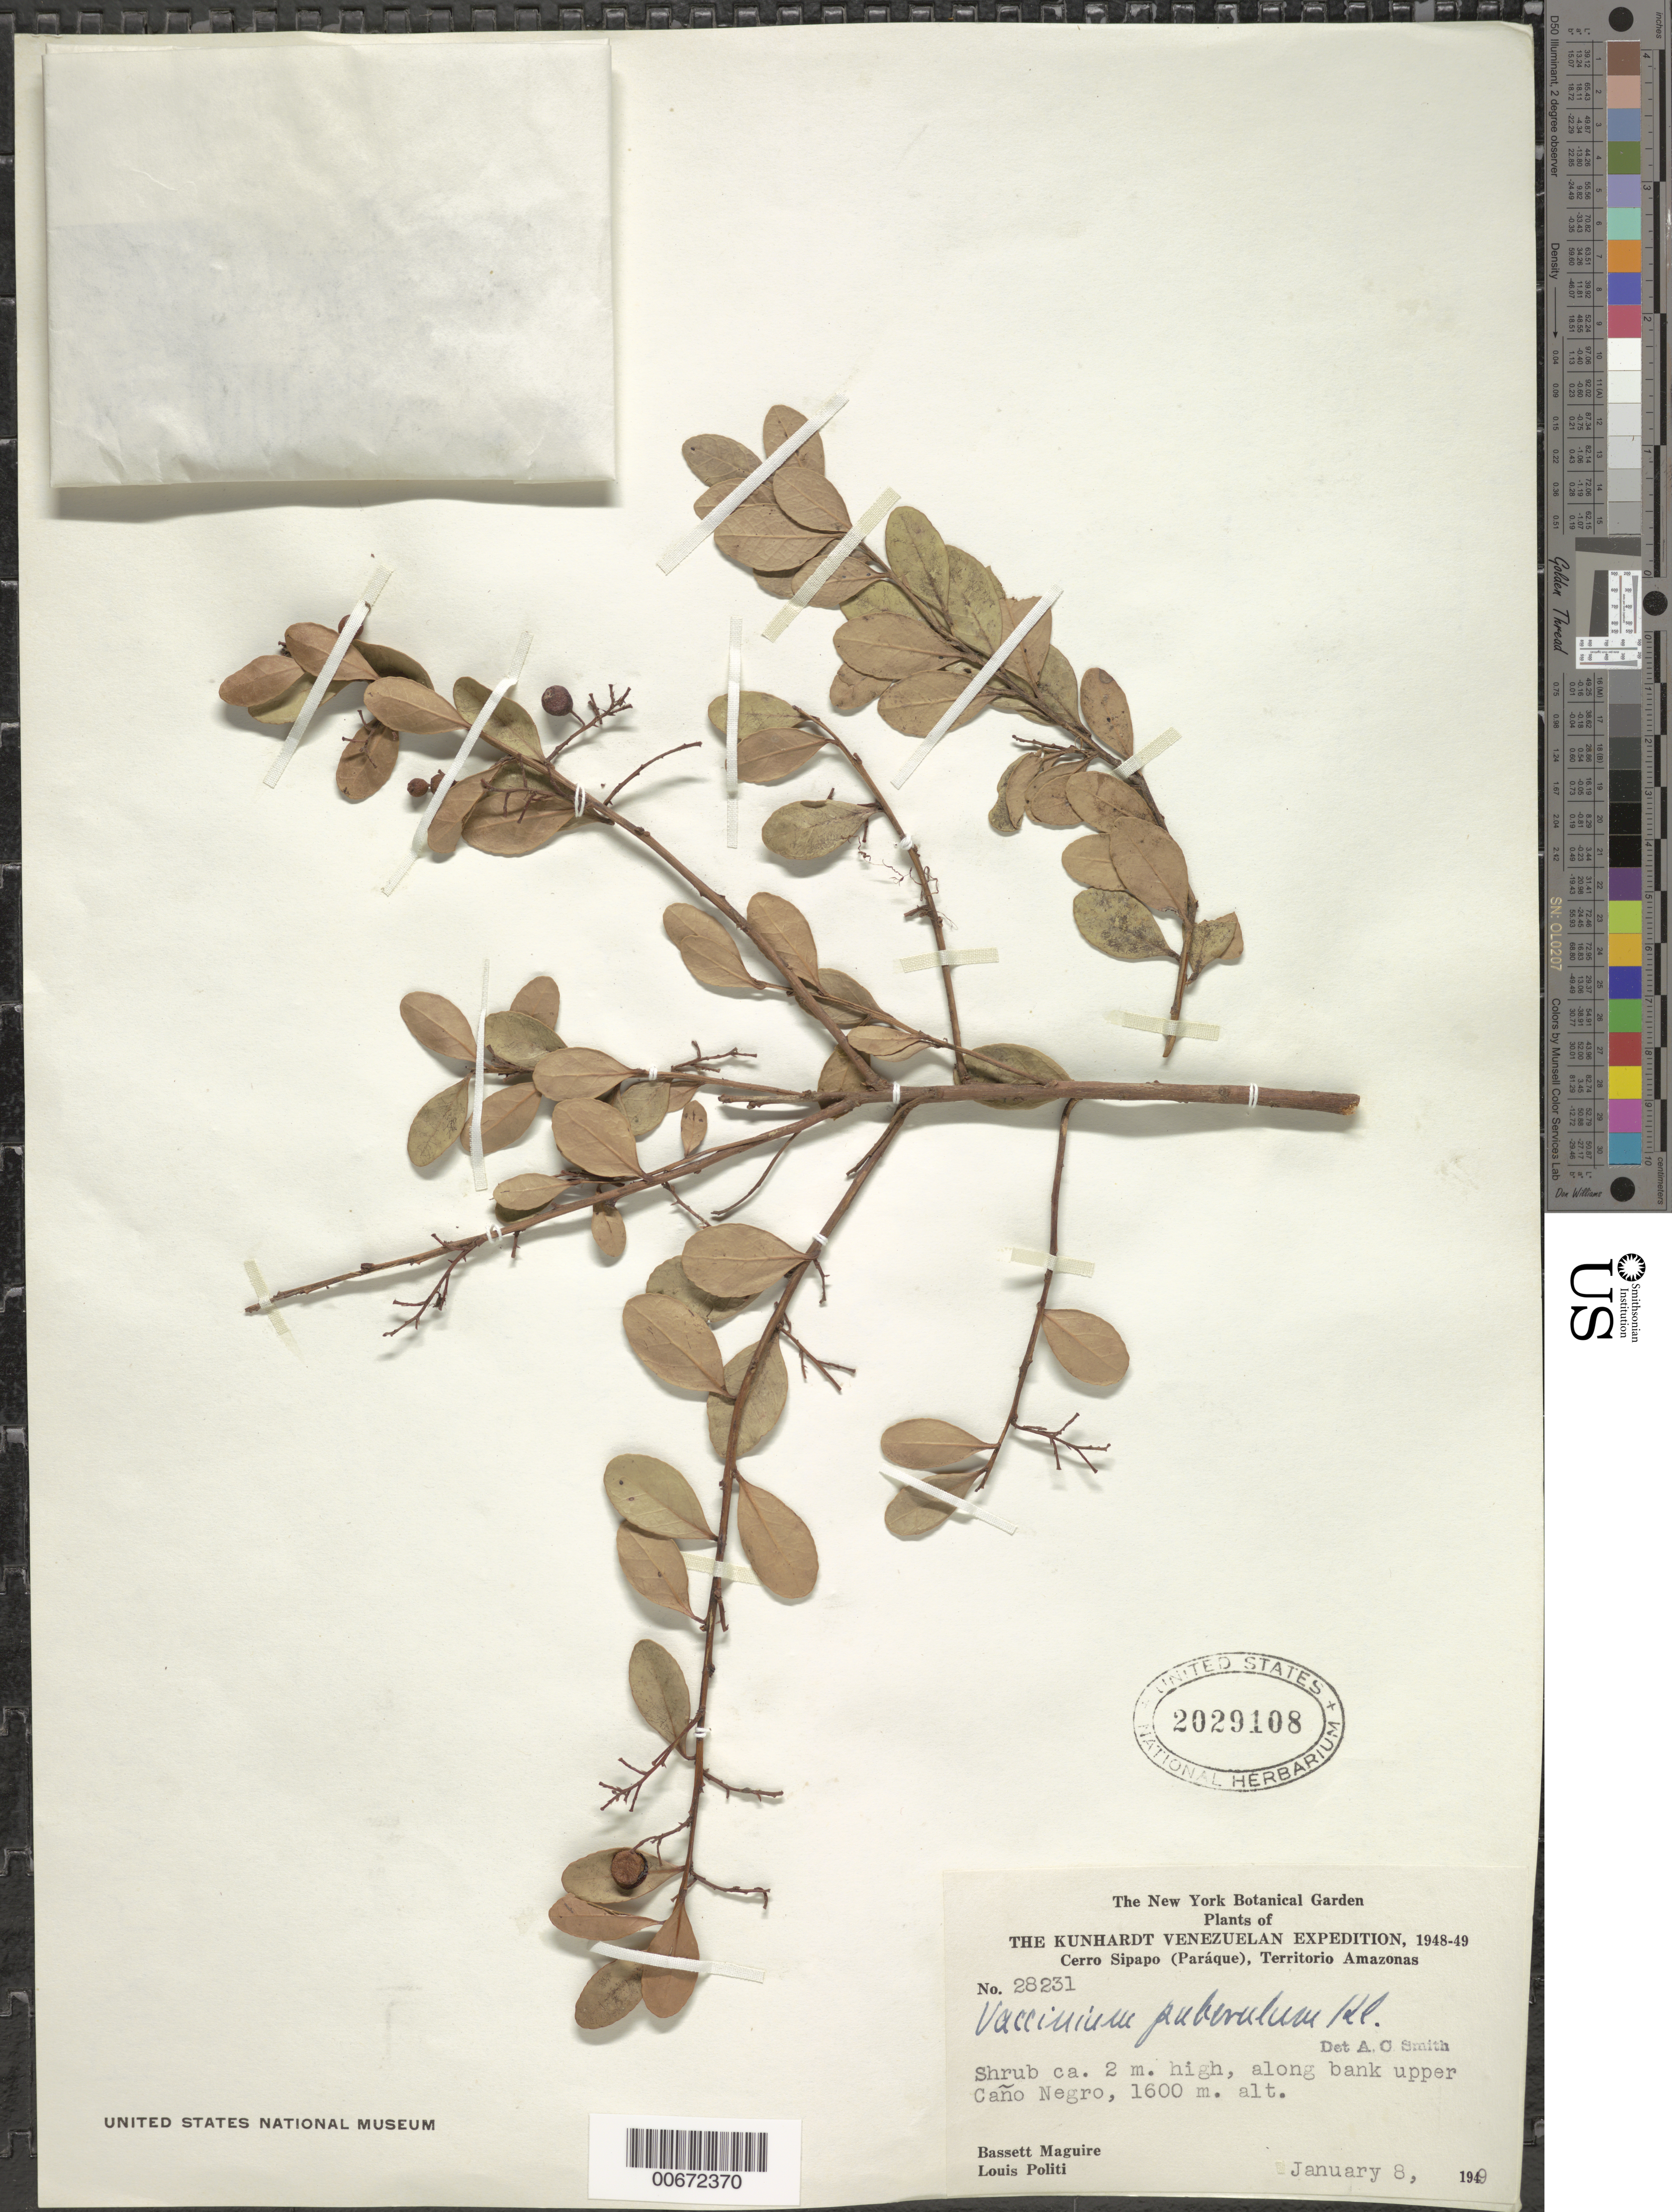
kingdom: Plantae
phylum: Tracheophyta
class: Magnoliopsida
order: Ericales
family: Ericaceae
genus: Vaccinium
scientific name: Vaccinium puberulum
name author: Klotzsch ex Meisn.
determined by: Smith, A. C.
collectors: B. Maguire & L. Politi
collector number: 28231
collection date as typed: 8-Jan-49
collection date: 1949-01-08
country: Venezuela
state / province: Amazonas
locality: Cerro Sipapo (Paráque), upper Caño Negro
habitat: Along bank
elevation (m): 1600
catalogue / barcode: US 2029108